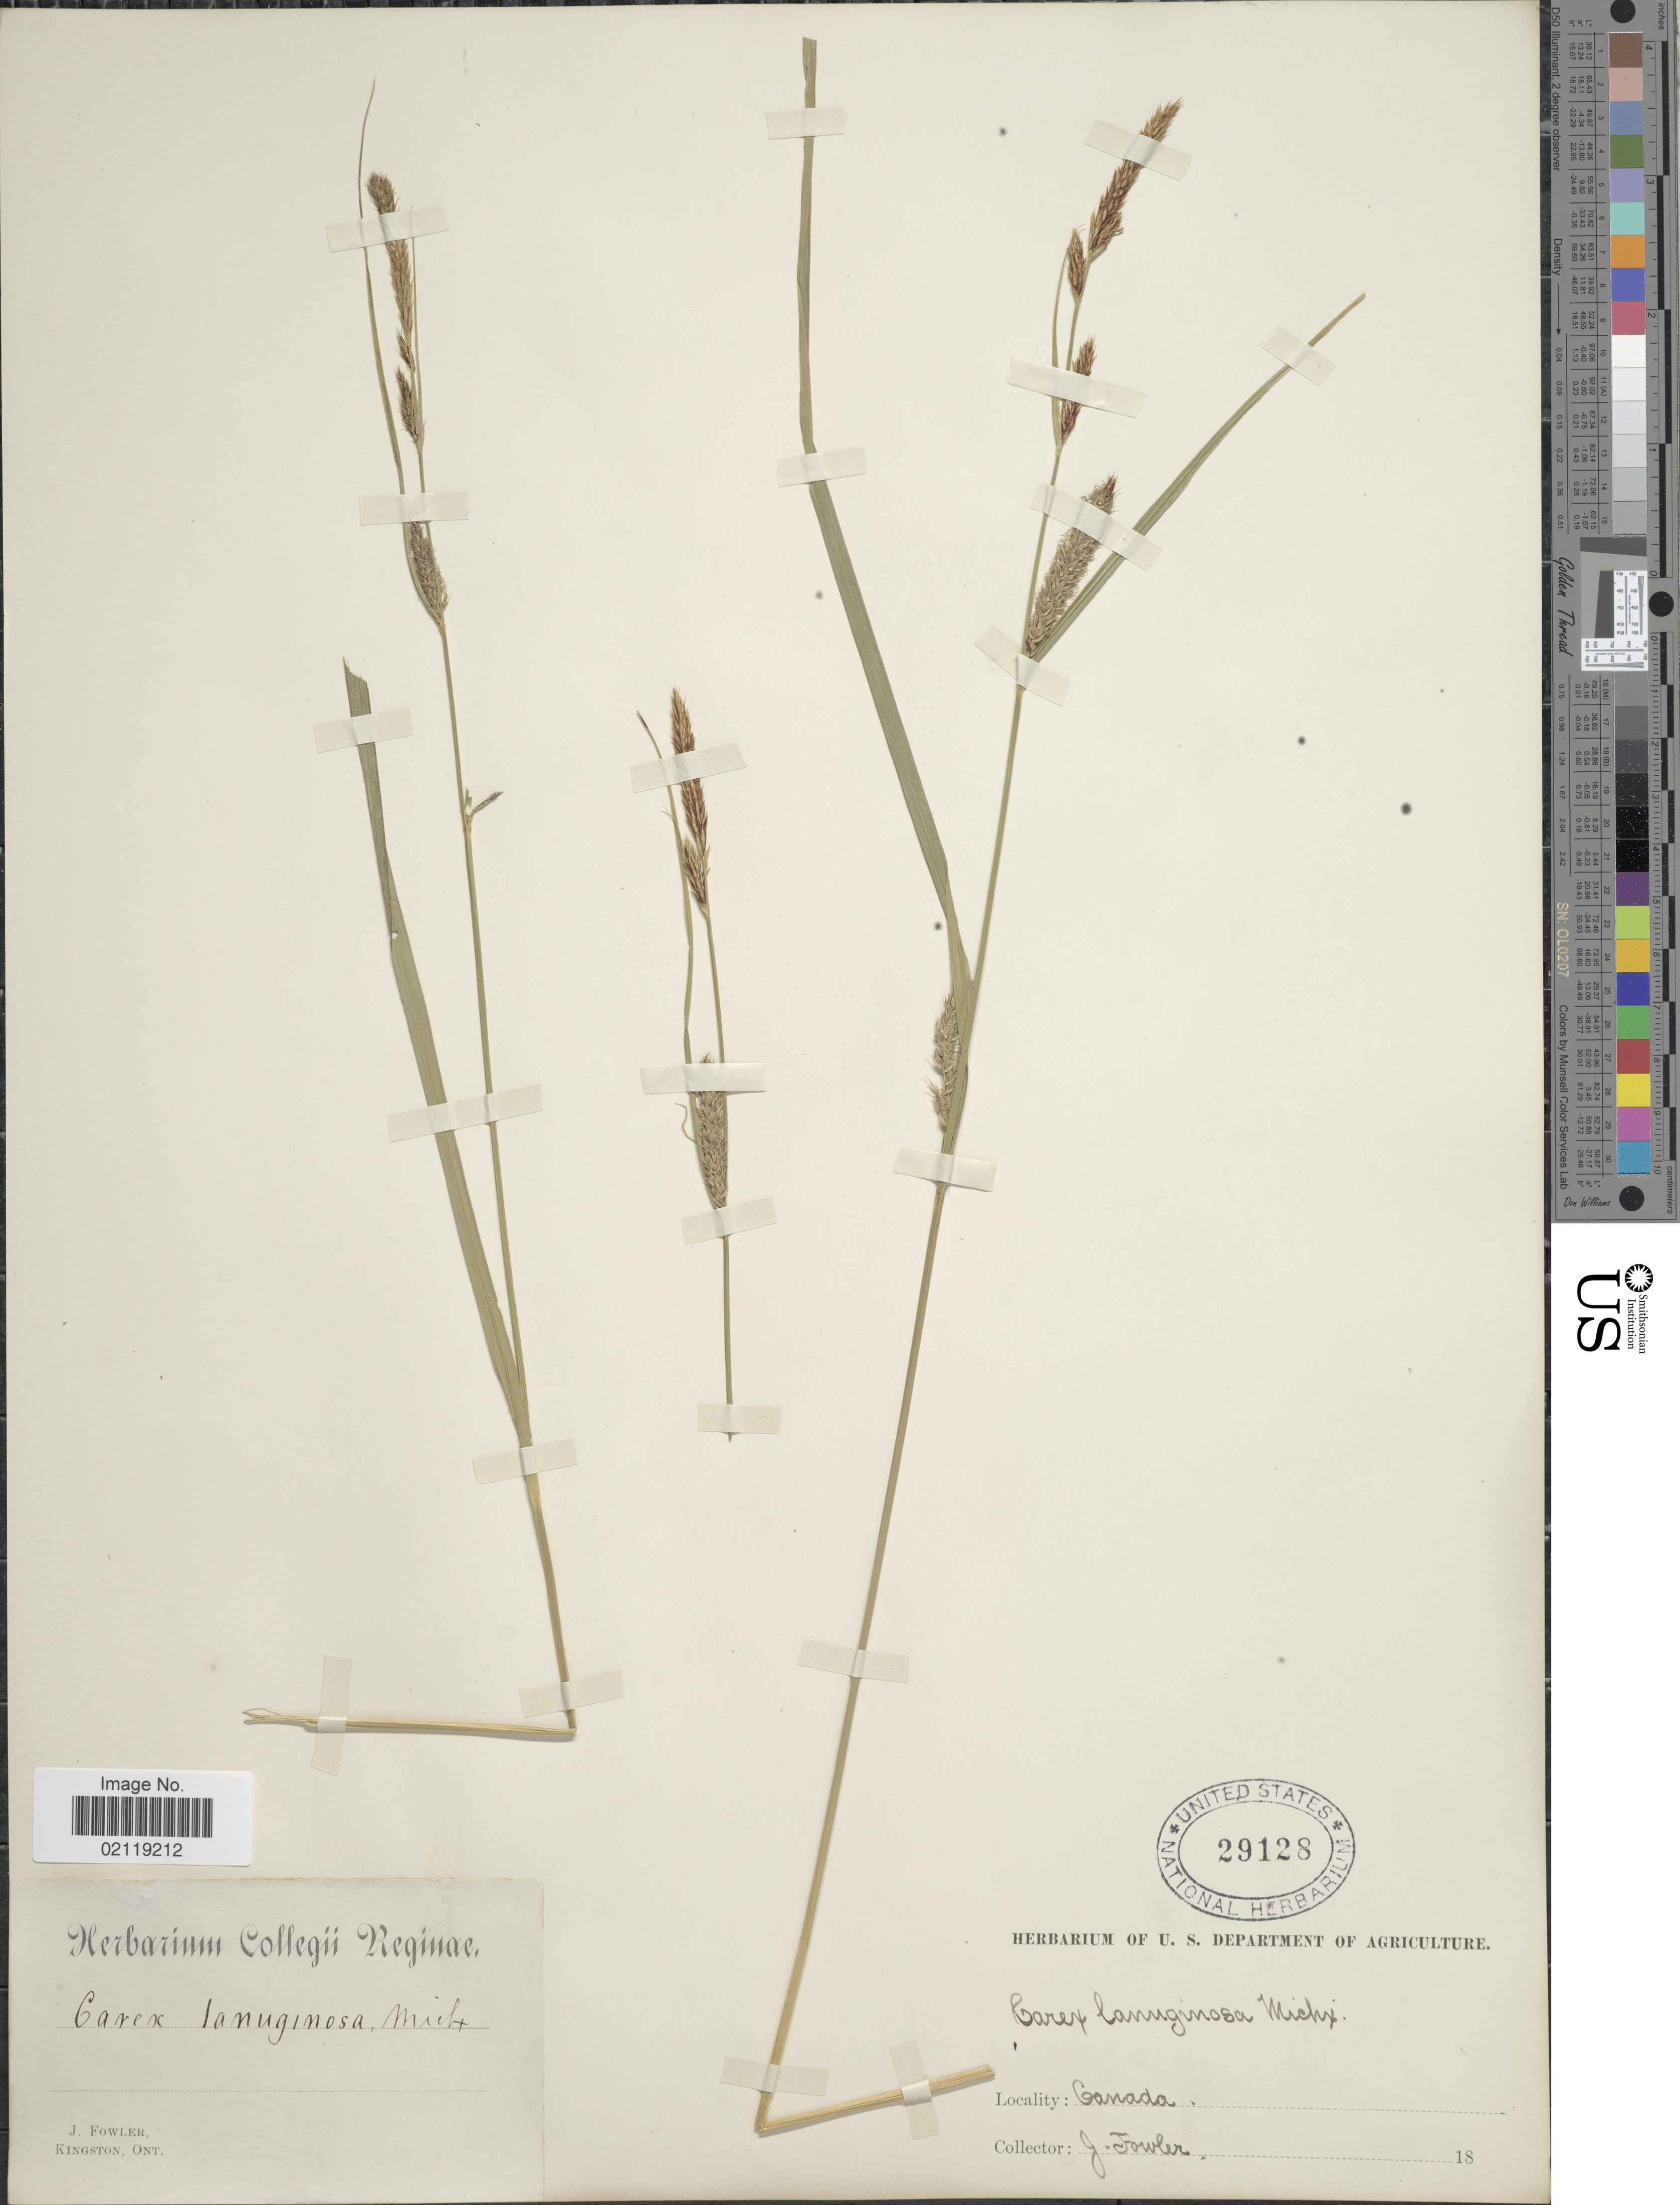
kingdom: Plantae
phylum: Tracheophyta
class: Liliopsida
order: Poales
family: Cyperaceae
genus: Carex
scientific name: Carex pellita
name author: Muhl. ex Willd.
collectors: J. P. Fowler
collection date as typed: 18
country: Canada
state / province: Ontario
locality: Kingston, Ont.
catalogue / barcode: US 29128